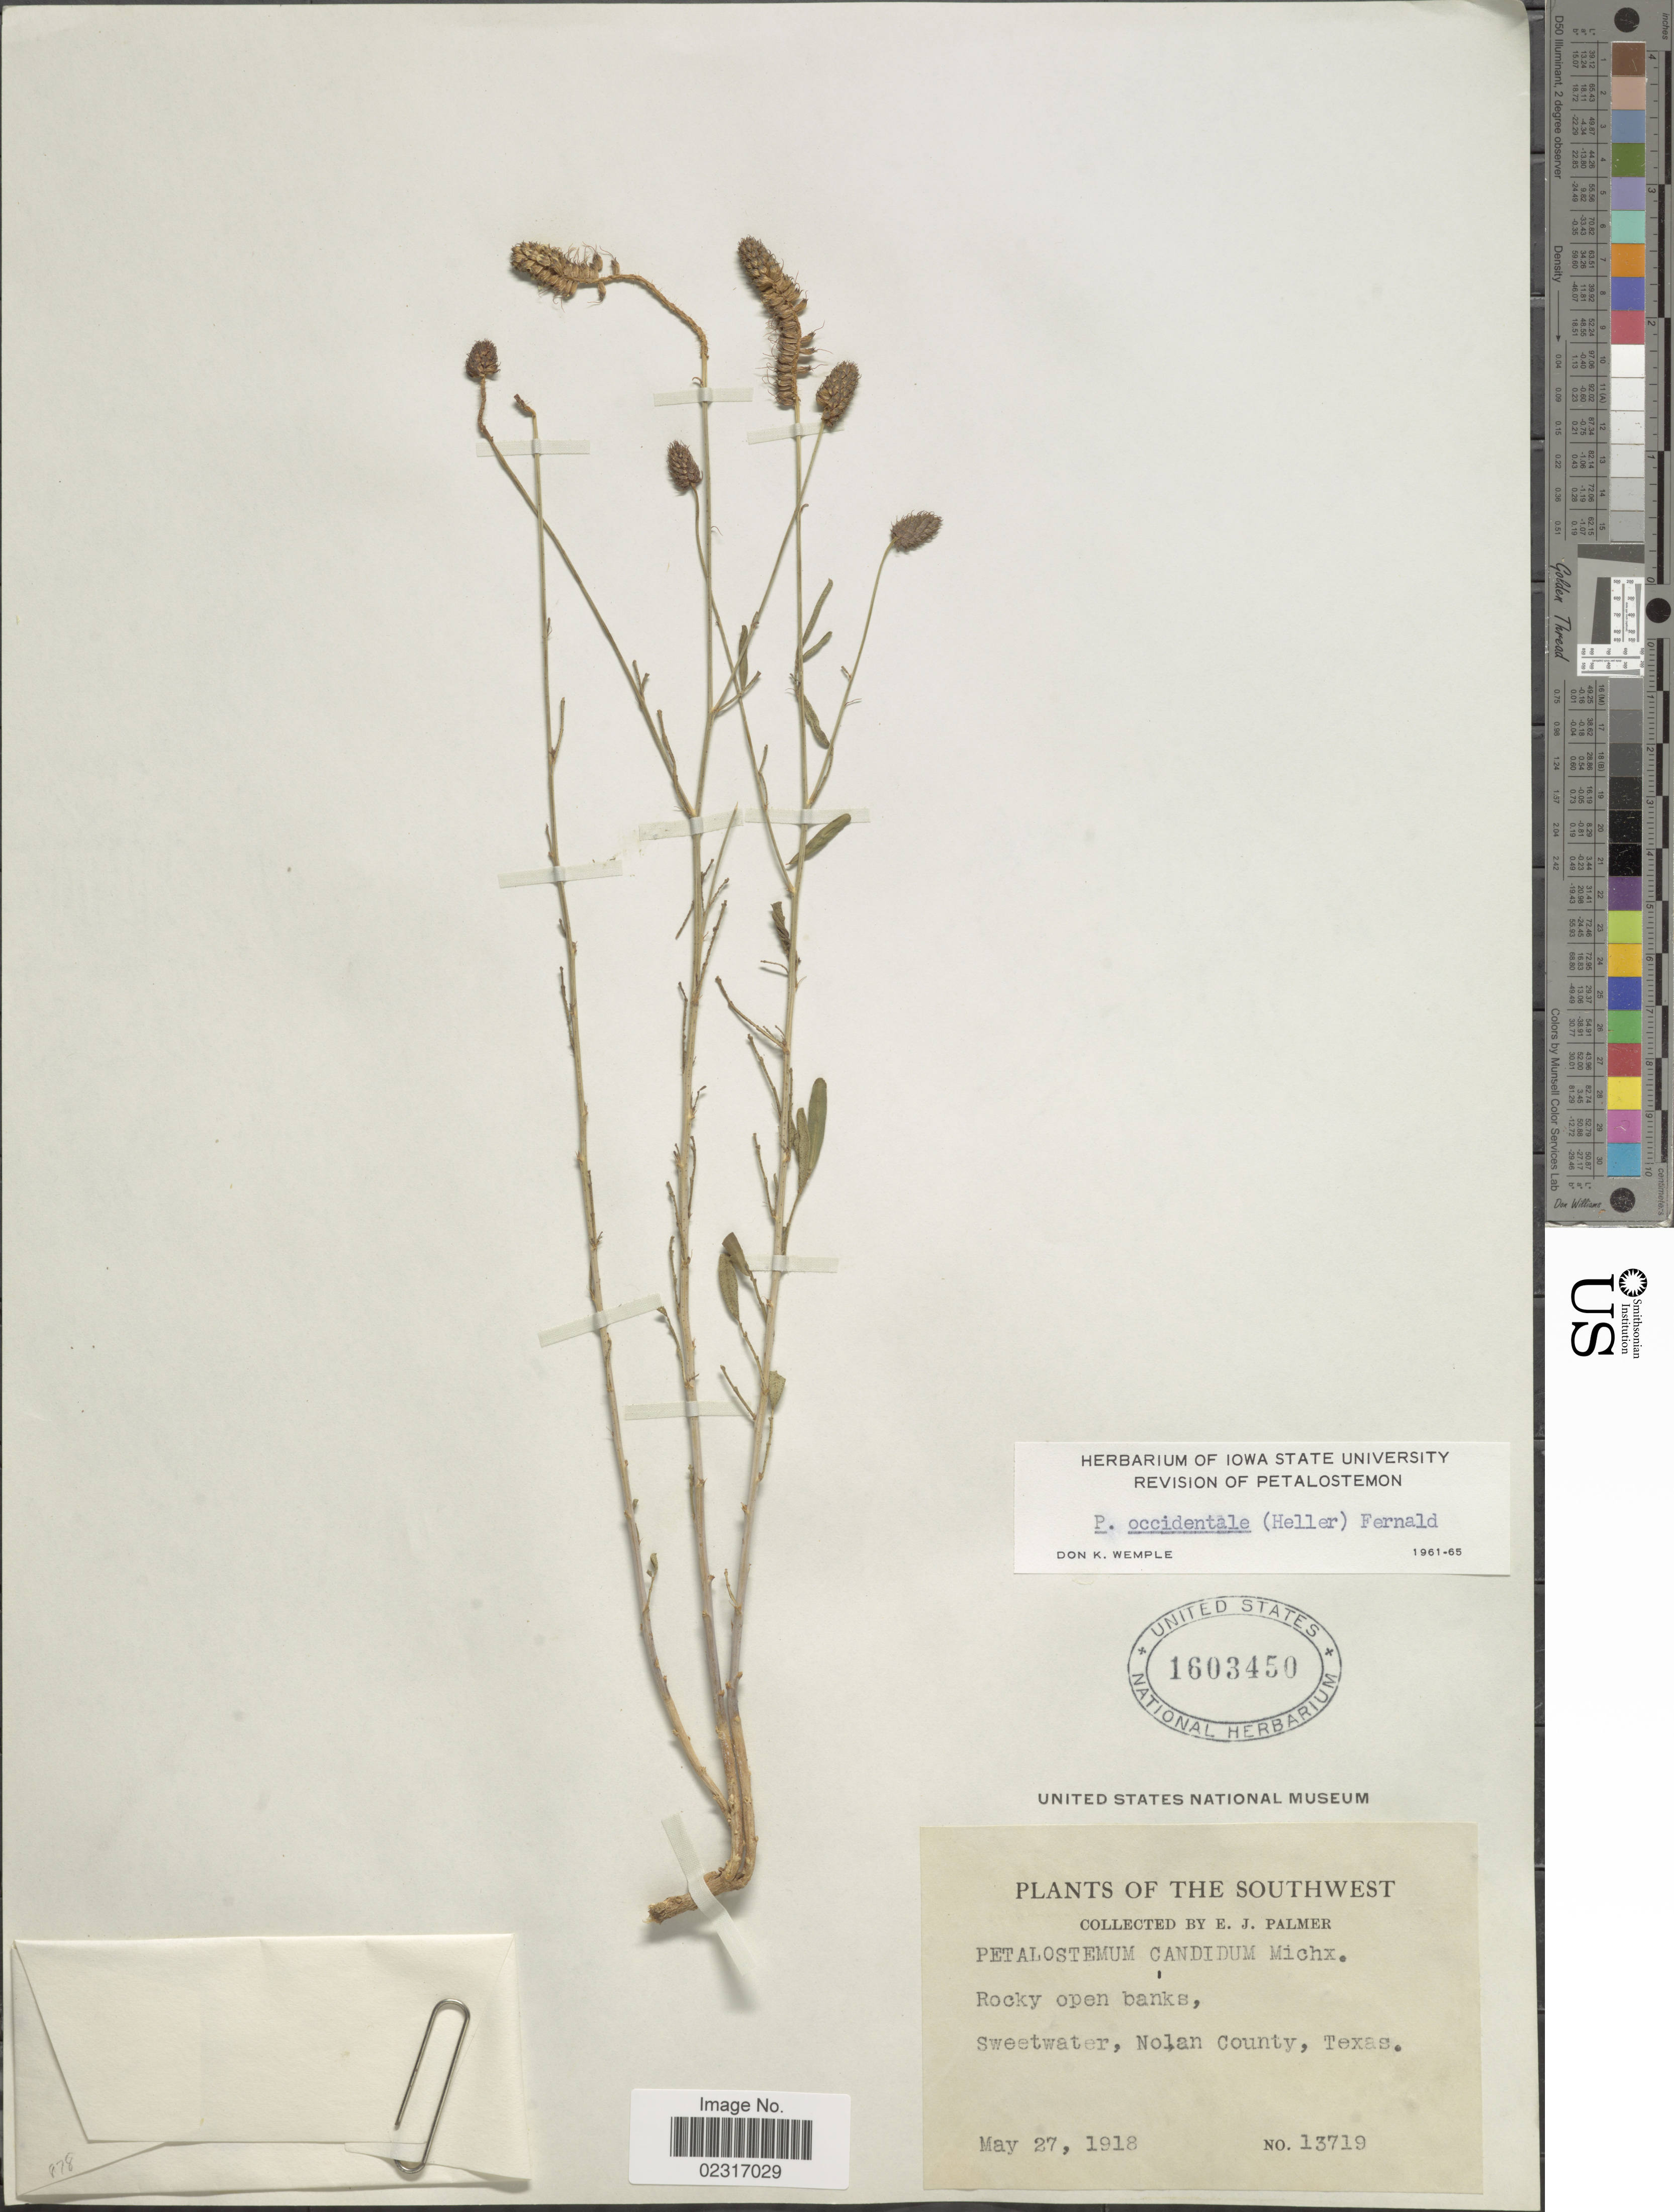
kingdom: Plantae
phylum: Tracheophyta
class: Magnoliopsida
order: Fabales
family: Fabaceae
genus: Dalea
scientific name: Dalea candida var. oligophylla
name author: (Torr) Shinners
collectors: E. J. Palmer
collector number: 13719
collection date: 1918-05-27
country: United States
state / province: Texas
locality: Southwest. Sweetwater, Nolan County.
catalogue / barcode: US 1603450